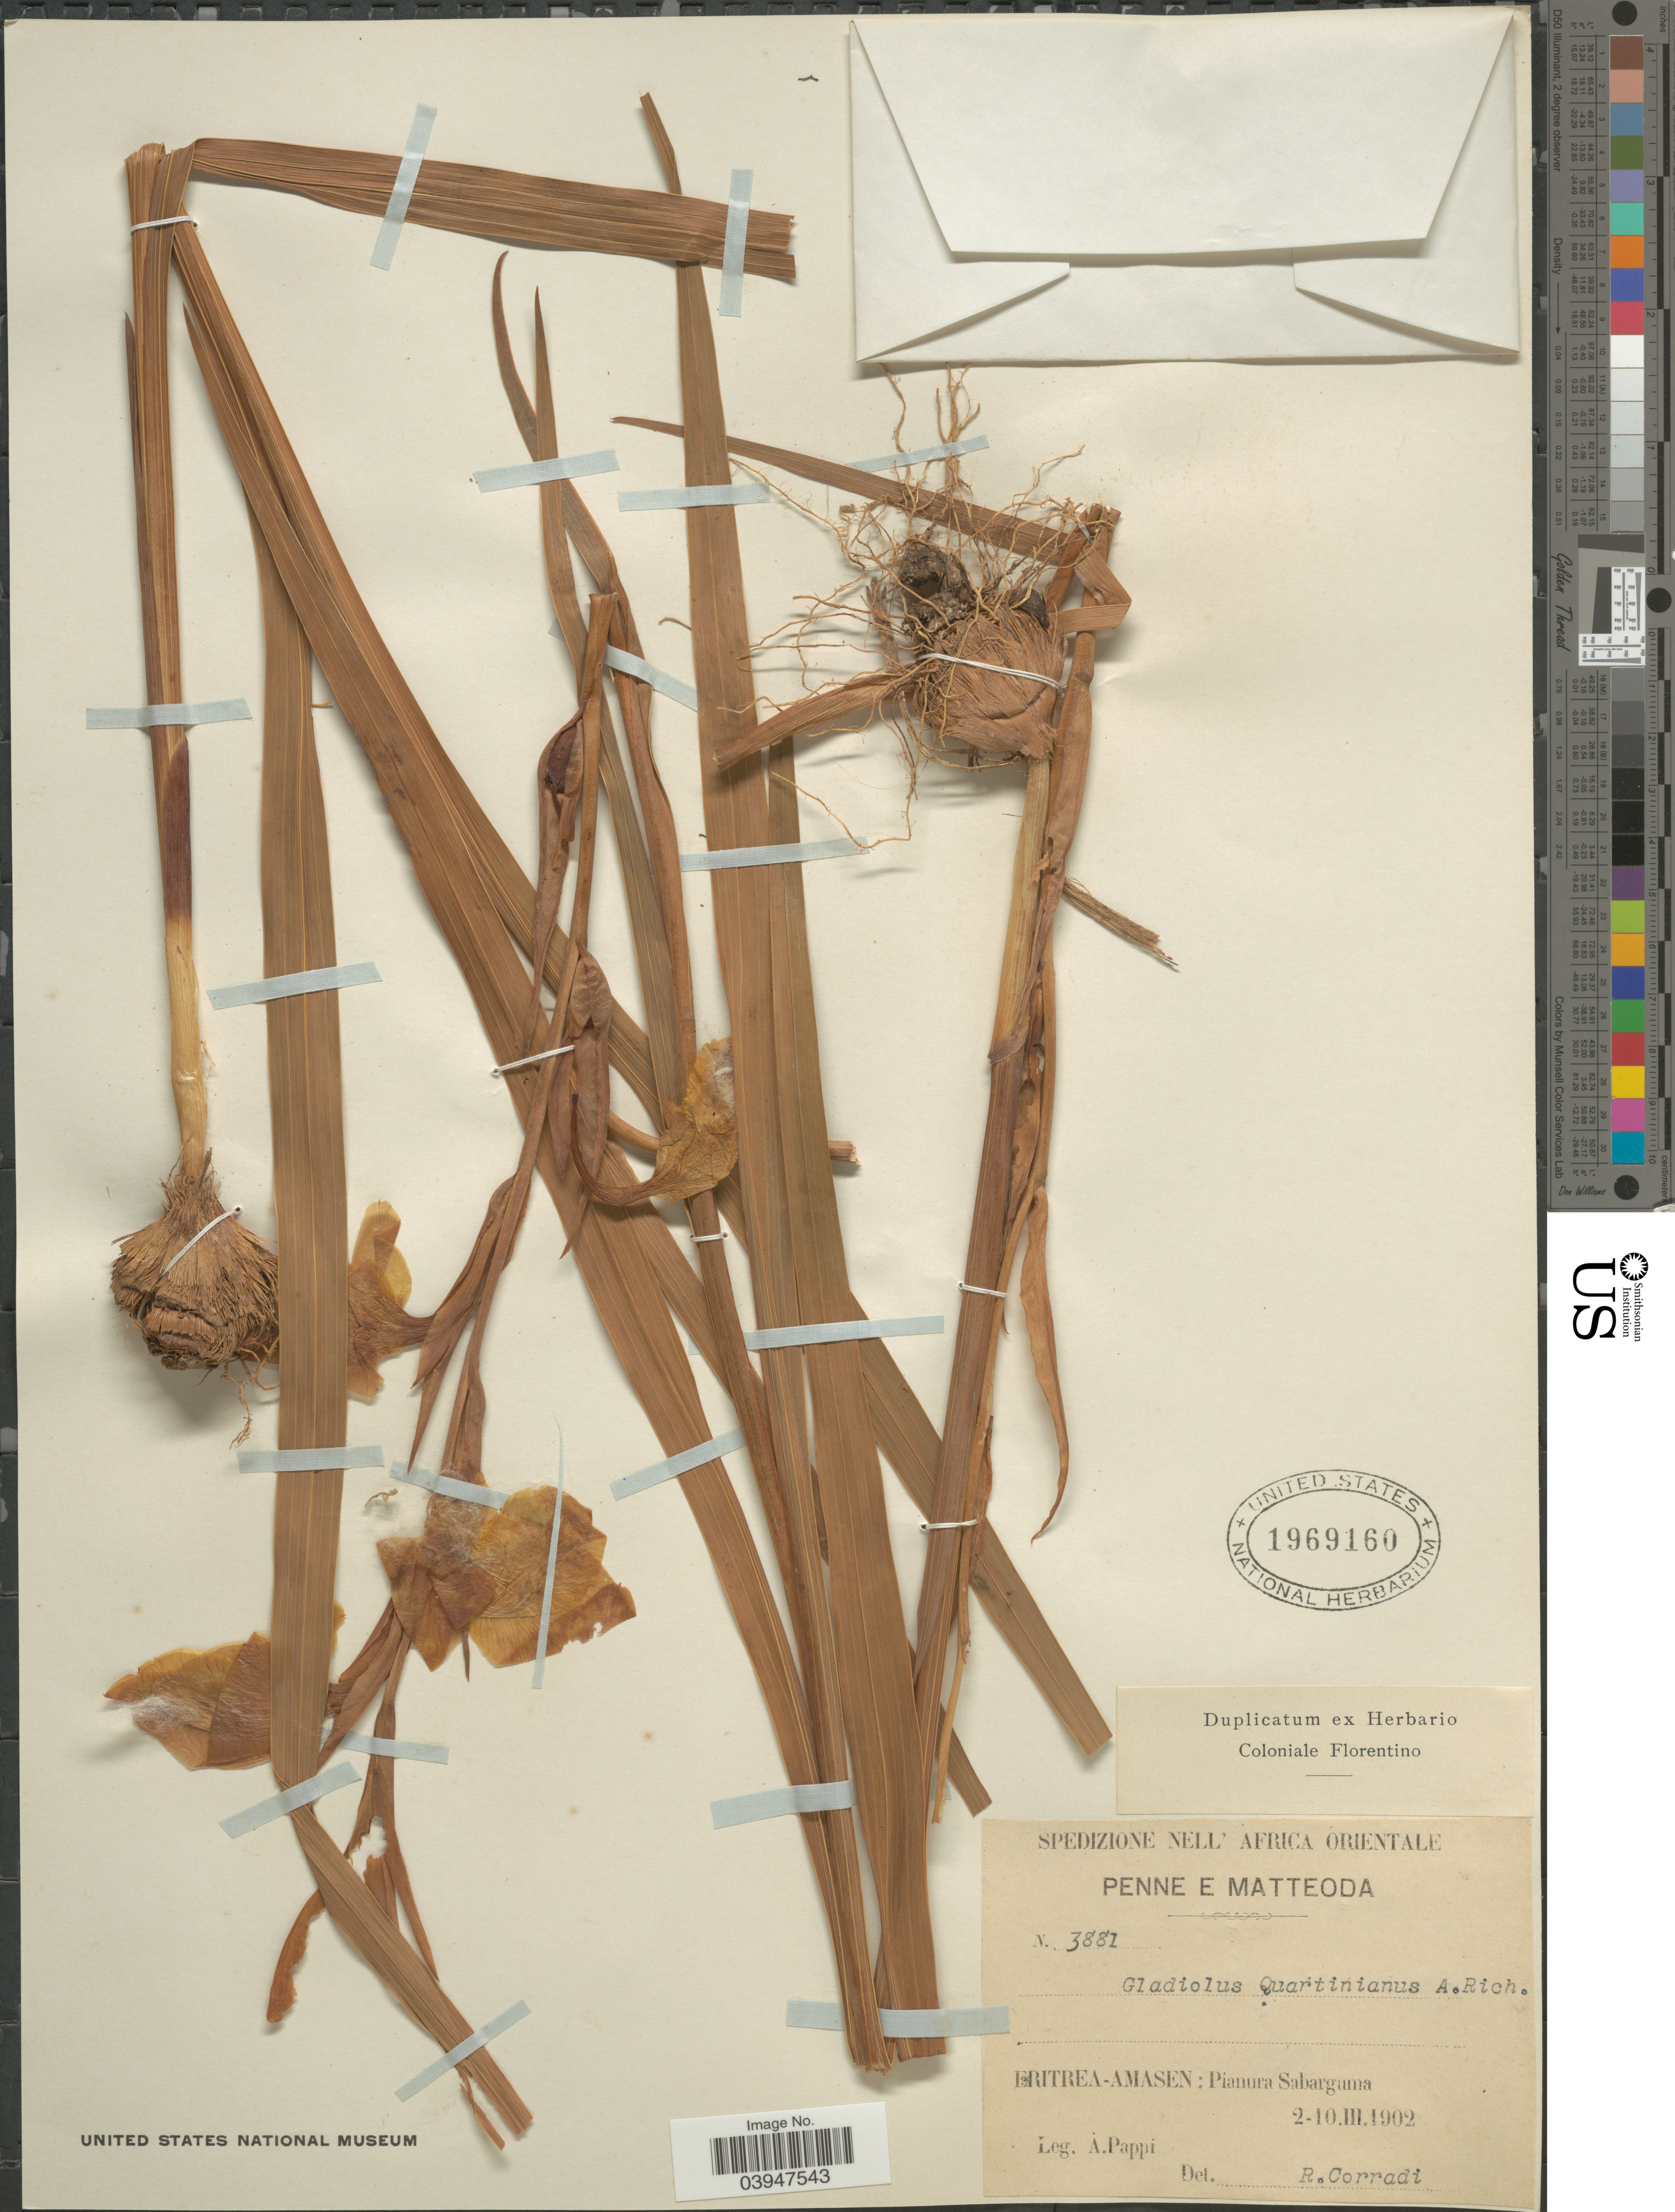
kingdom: Plantae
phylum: Tracheophyta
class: Liliopsida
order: Asparagales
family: Iridaceae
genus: Gladiolus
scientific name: Gladiolus quartinianus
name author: A. Rich.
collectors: A. Pappi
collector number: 3881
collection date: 1902-03-02/1902-03-10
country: Eritrea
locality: Africa Orientale. Eritrea-Amasen: Pianura Sabarguma.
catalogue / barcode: US 1969160